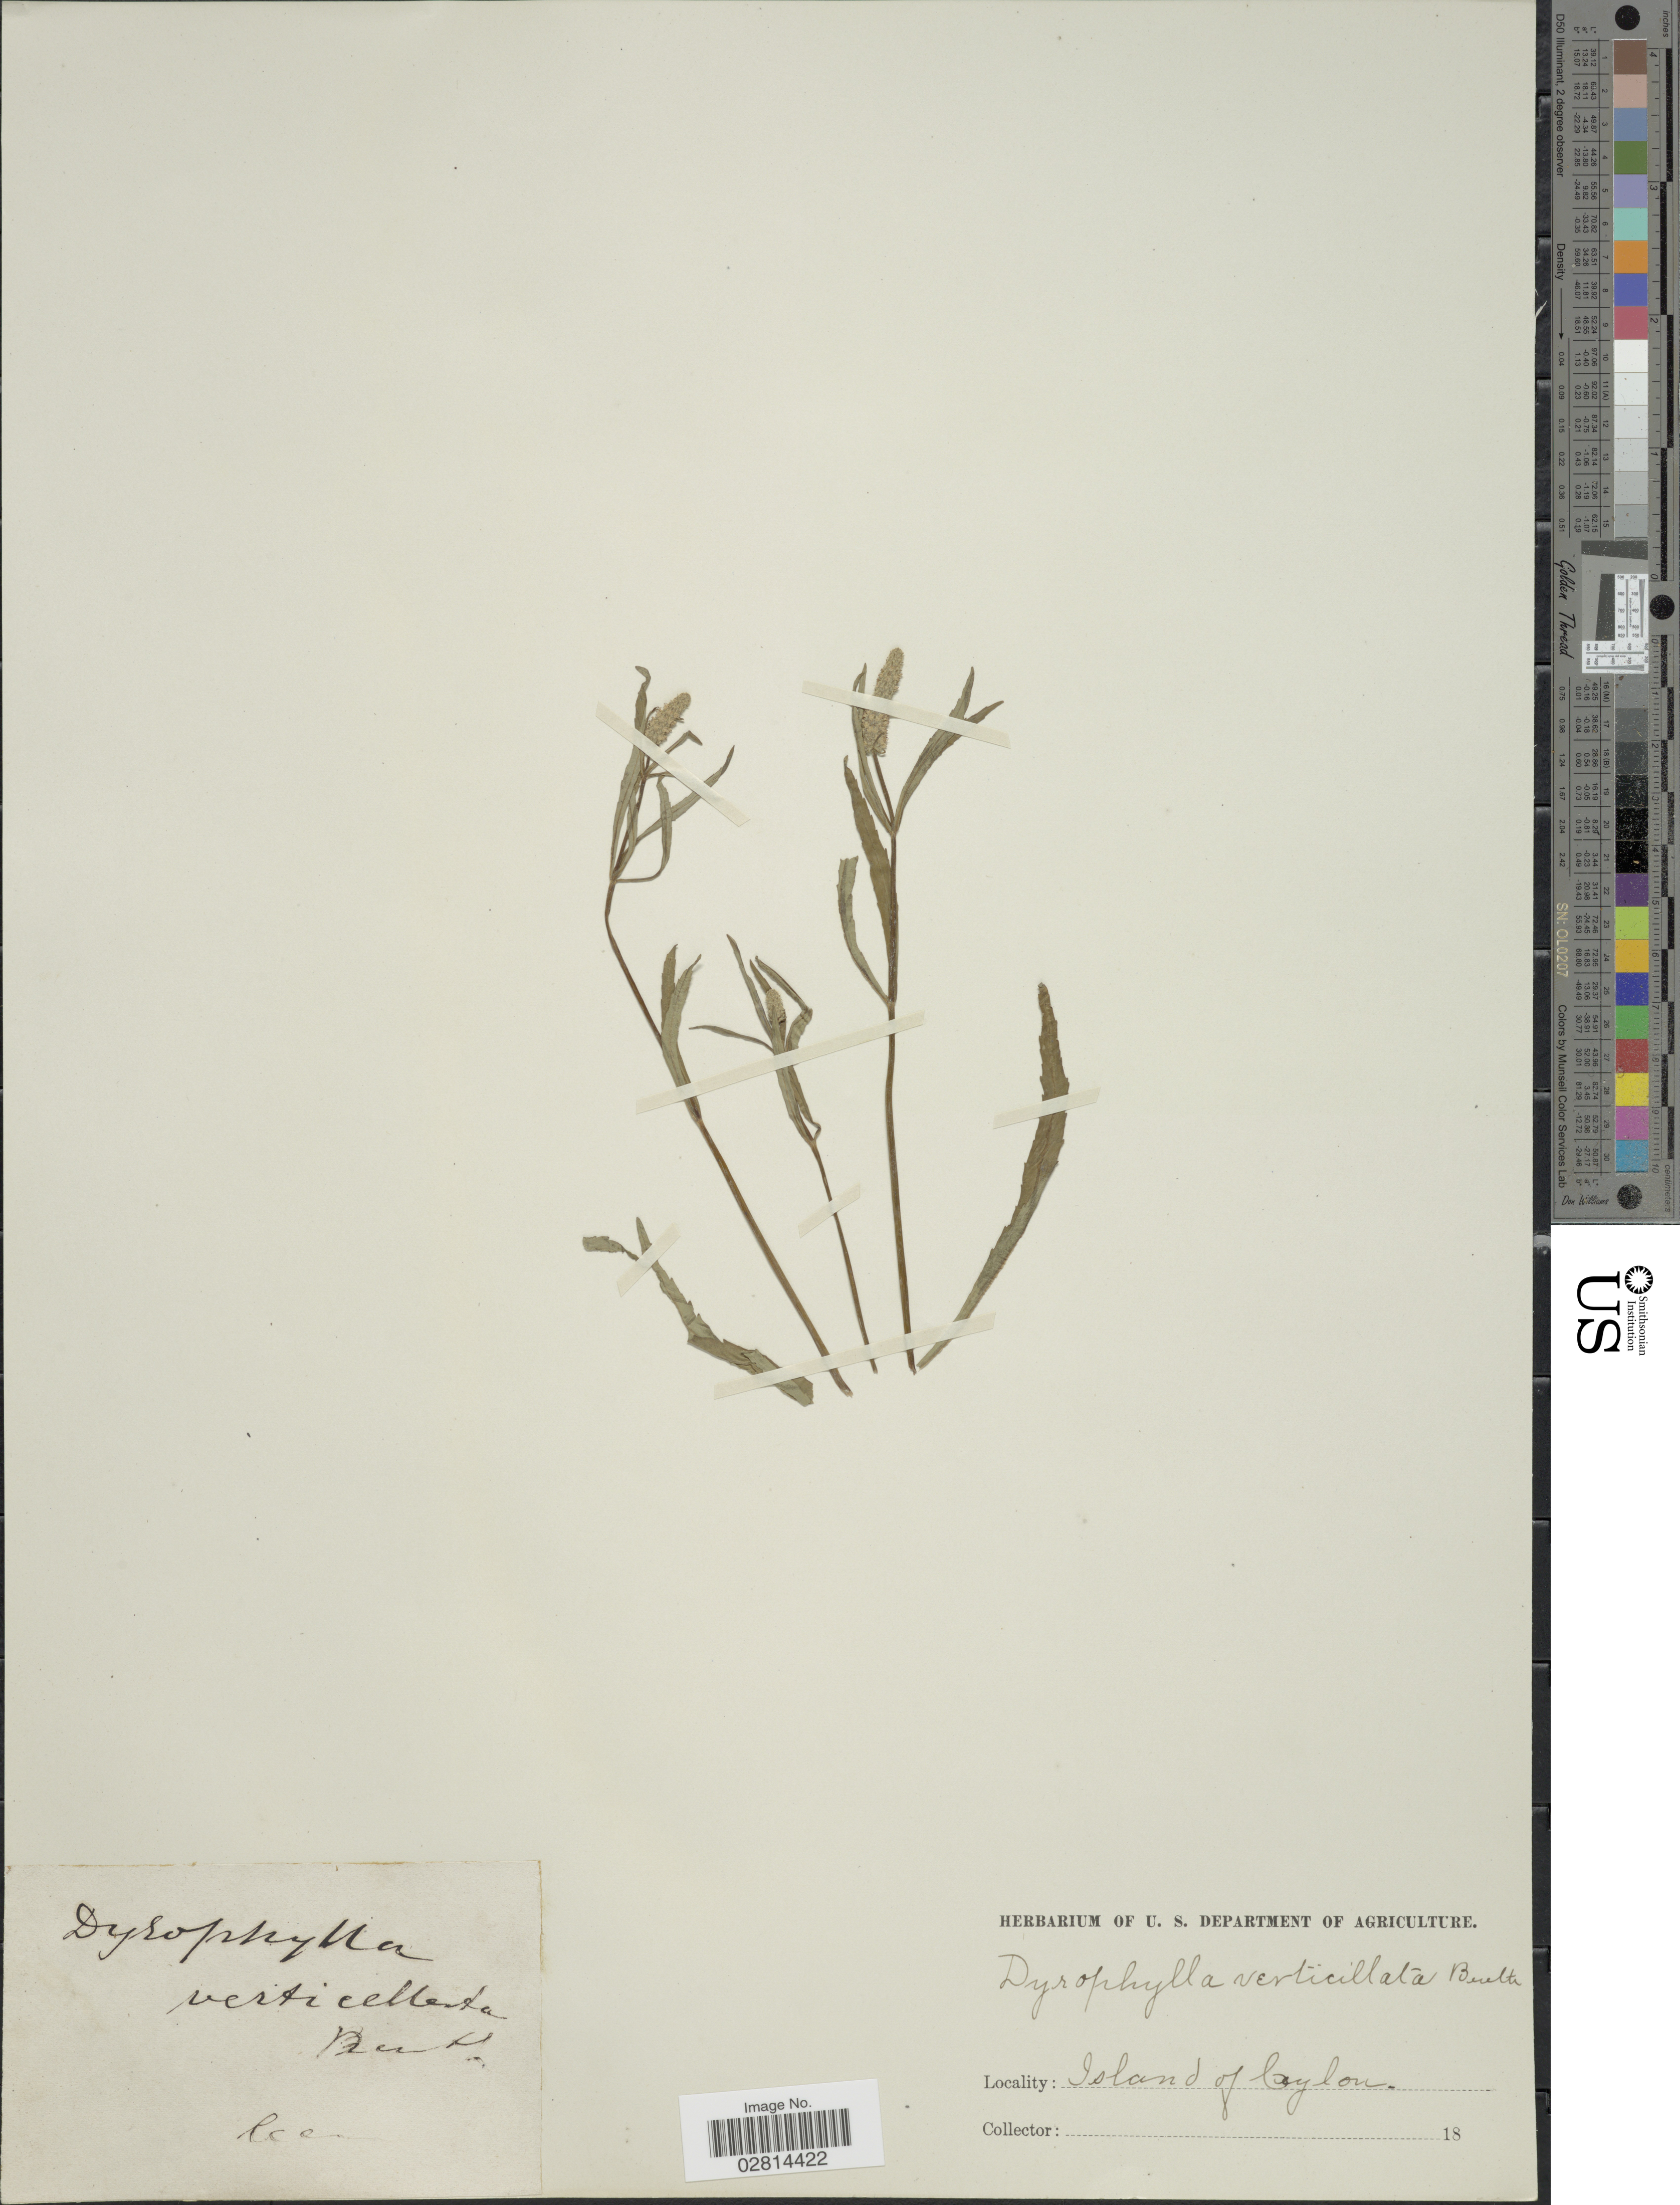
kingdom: Plantae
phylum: Tracheophyta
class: Magnoliopsida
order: Lamiales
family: Lamiaceae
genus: Pogostemon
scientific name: Pogostemon stellatus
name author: (Lour.) Kuntze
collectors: ex herb. U. S. Department of Agriculture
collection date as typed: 18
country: Sri Lanka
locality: Island of Ceylon.